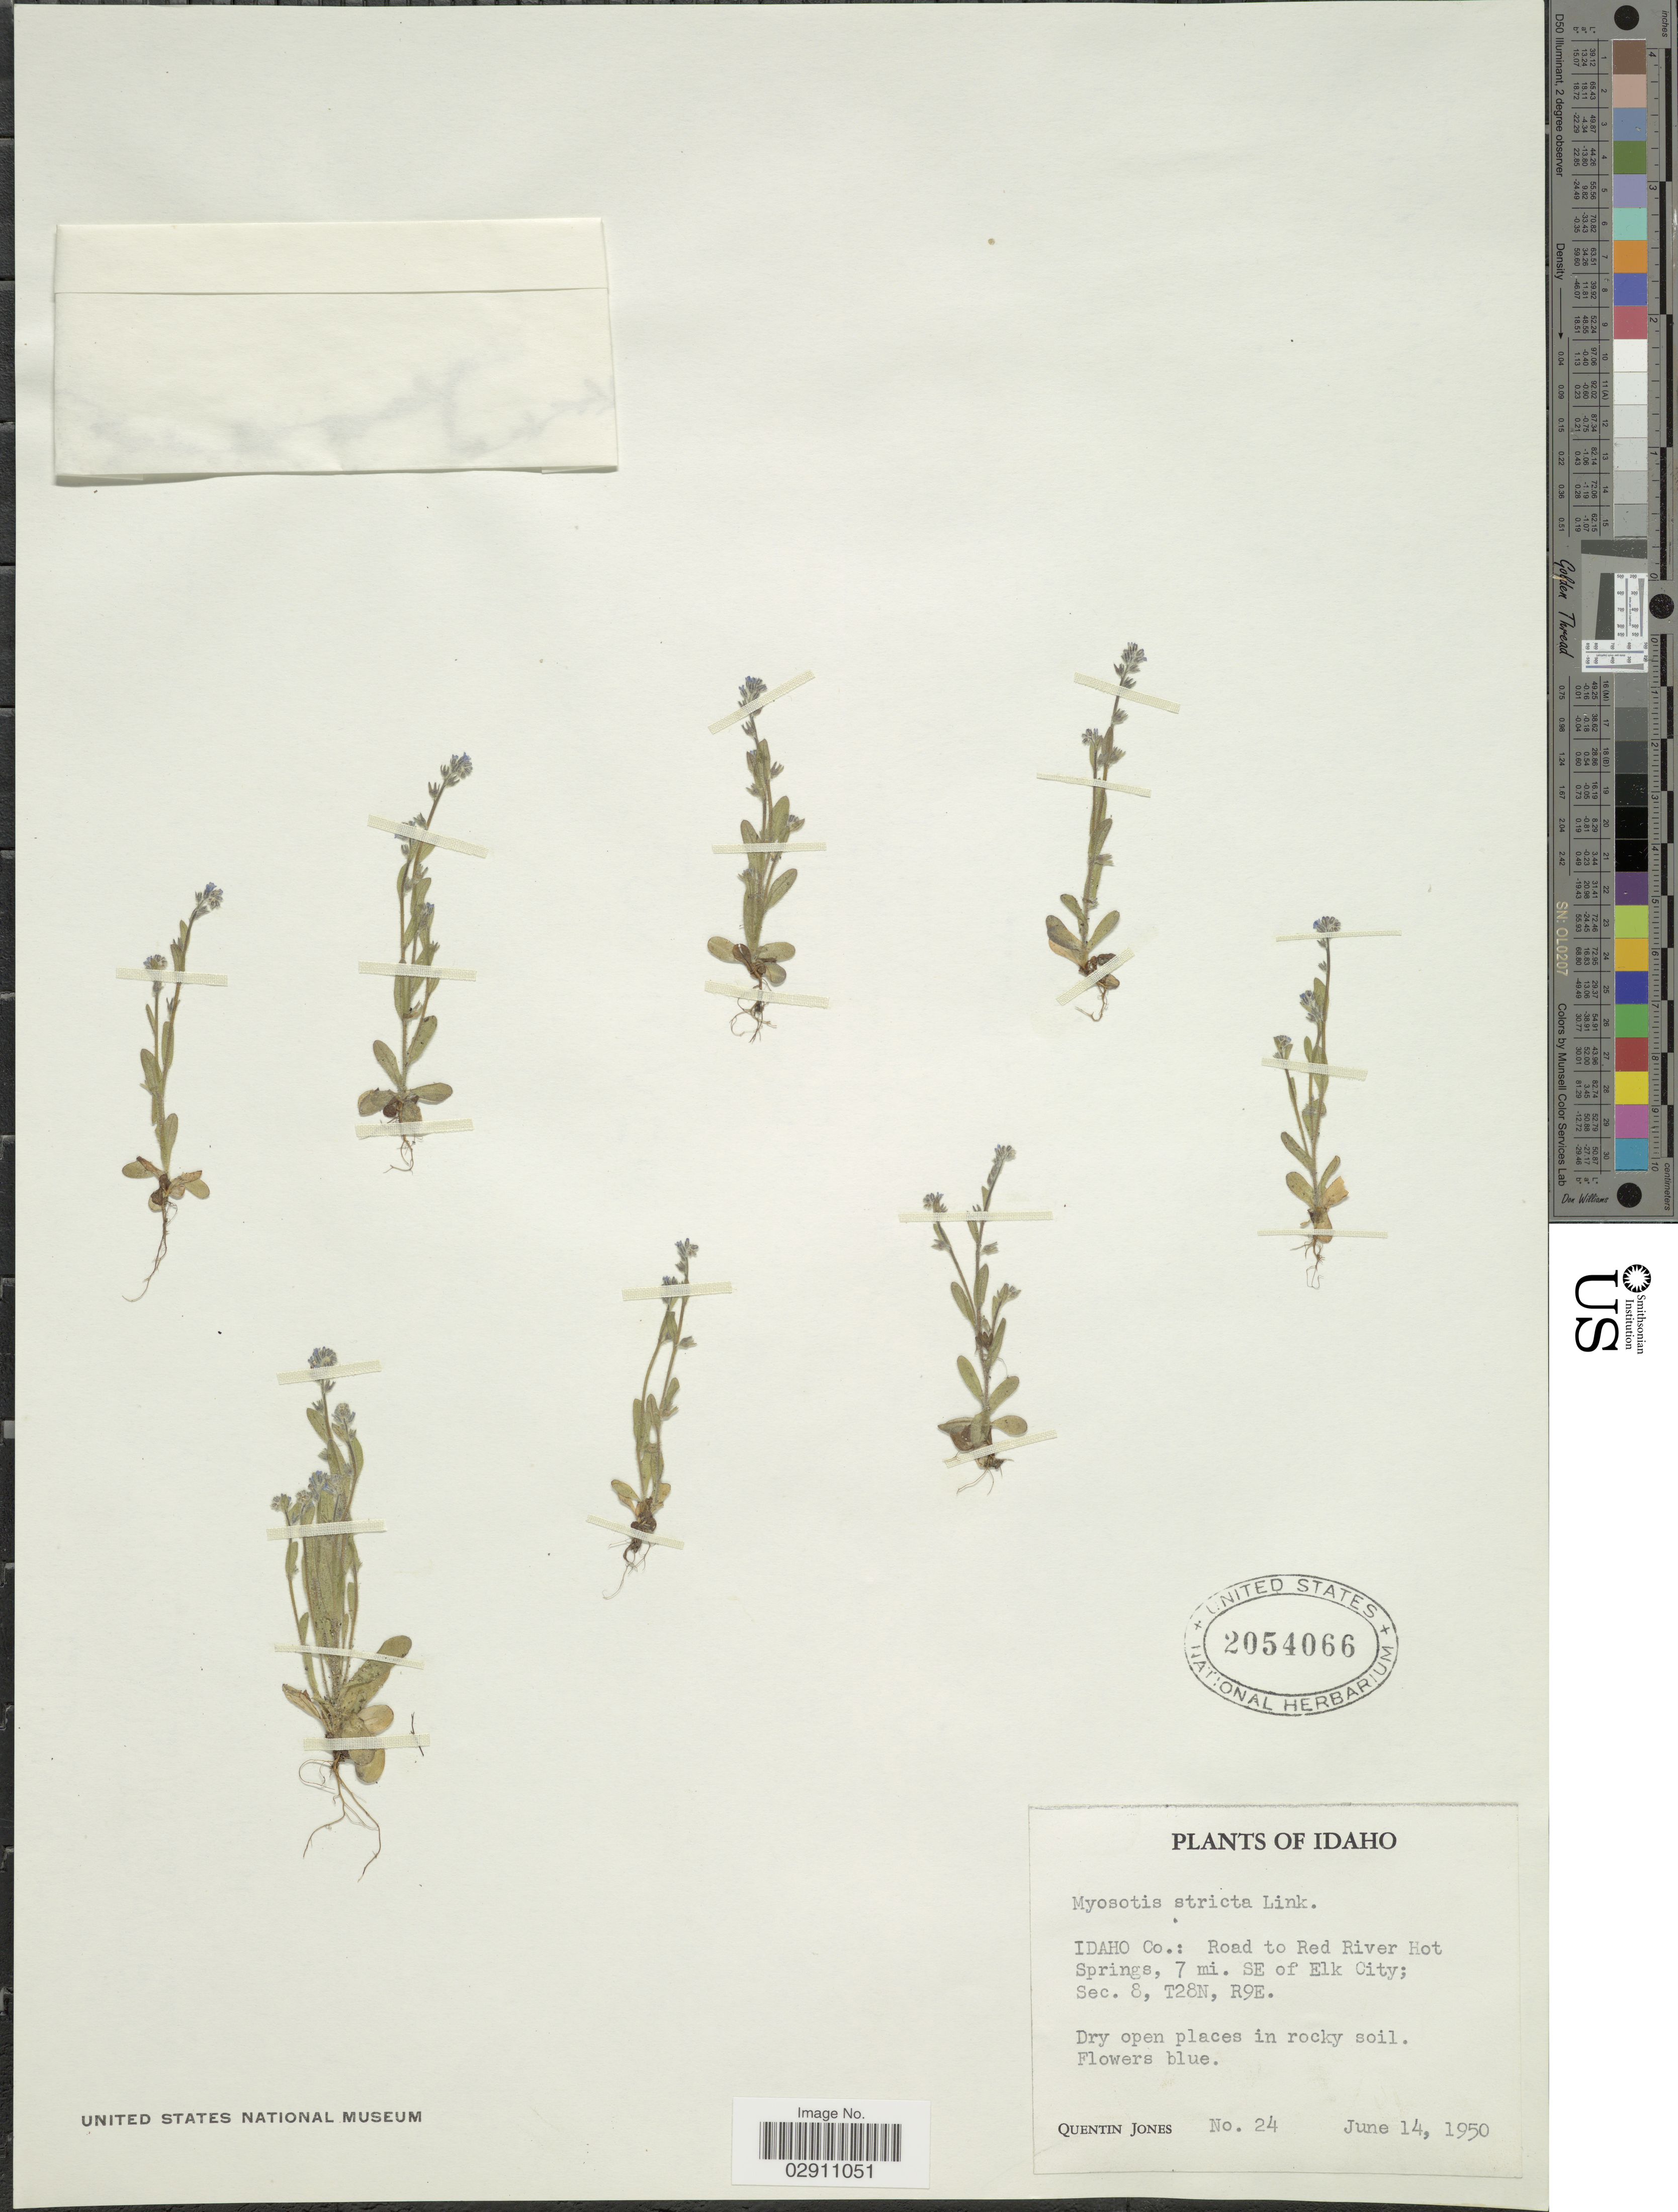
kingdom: Plantae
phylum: Tracheophyta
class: Magnoliopsida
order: Boraginales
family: Boraginaceae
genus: Myosotis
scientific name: Myosotis stricta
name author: Link ex Roem. & Schult.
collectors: Q. Jones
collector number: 24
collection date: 1950-06-14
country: United States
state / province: Idaho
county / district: Idaho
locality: Road to Red River Hot Springs, 7 mi. SE of Elk City, Sec. 8, T28N, R9E.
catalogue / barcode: US 2054066